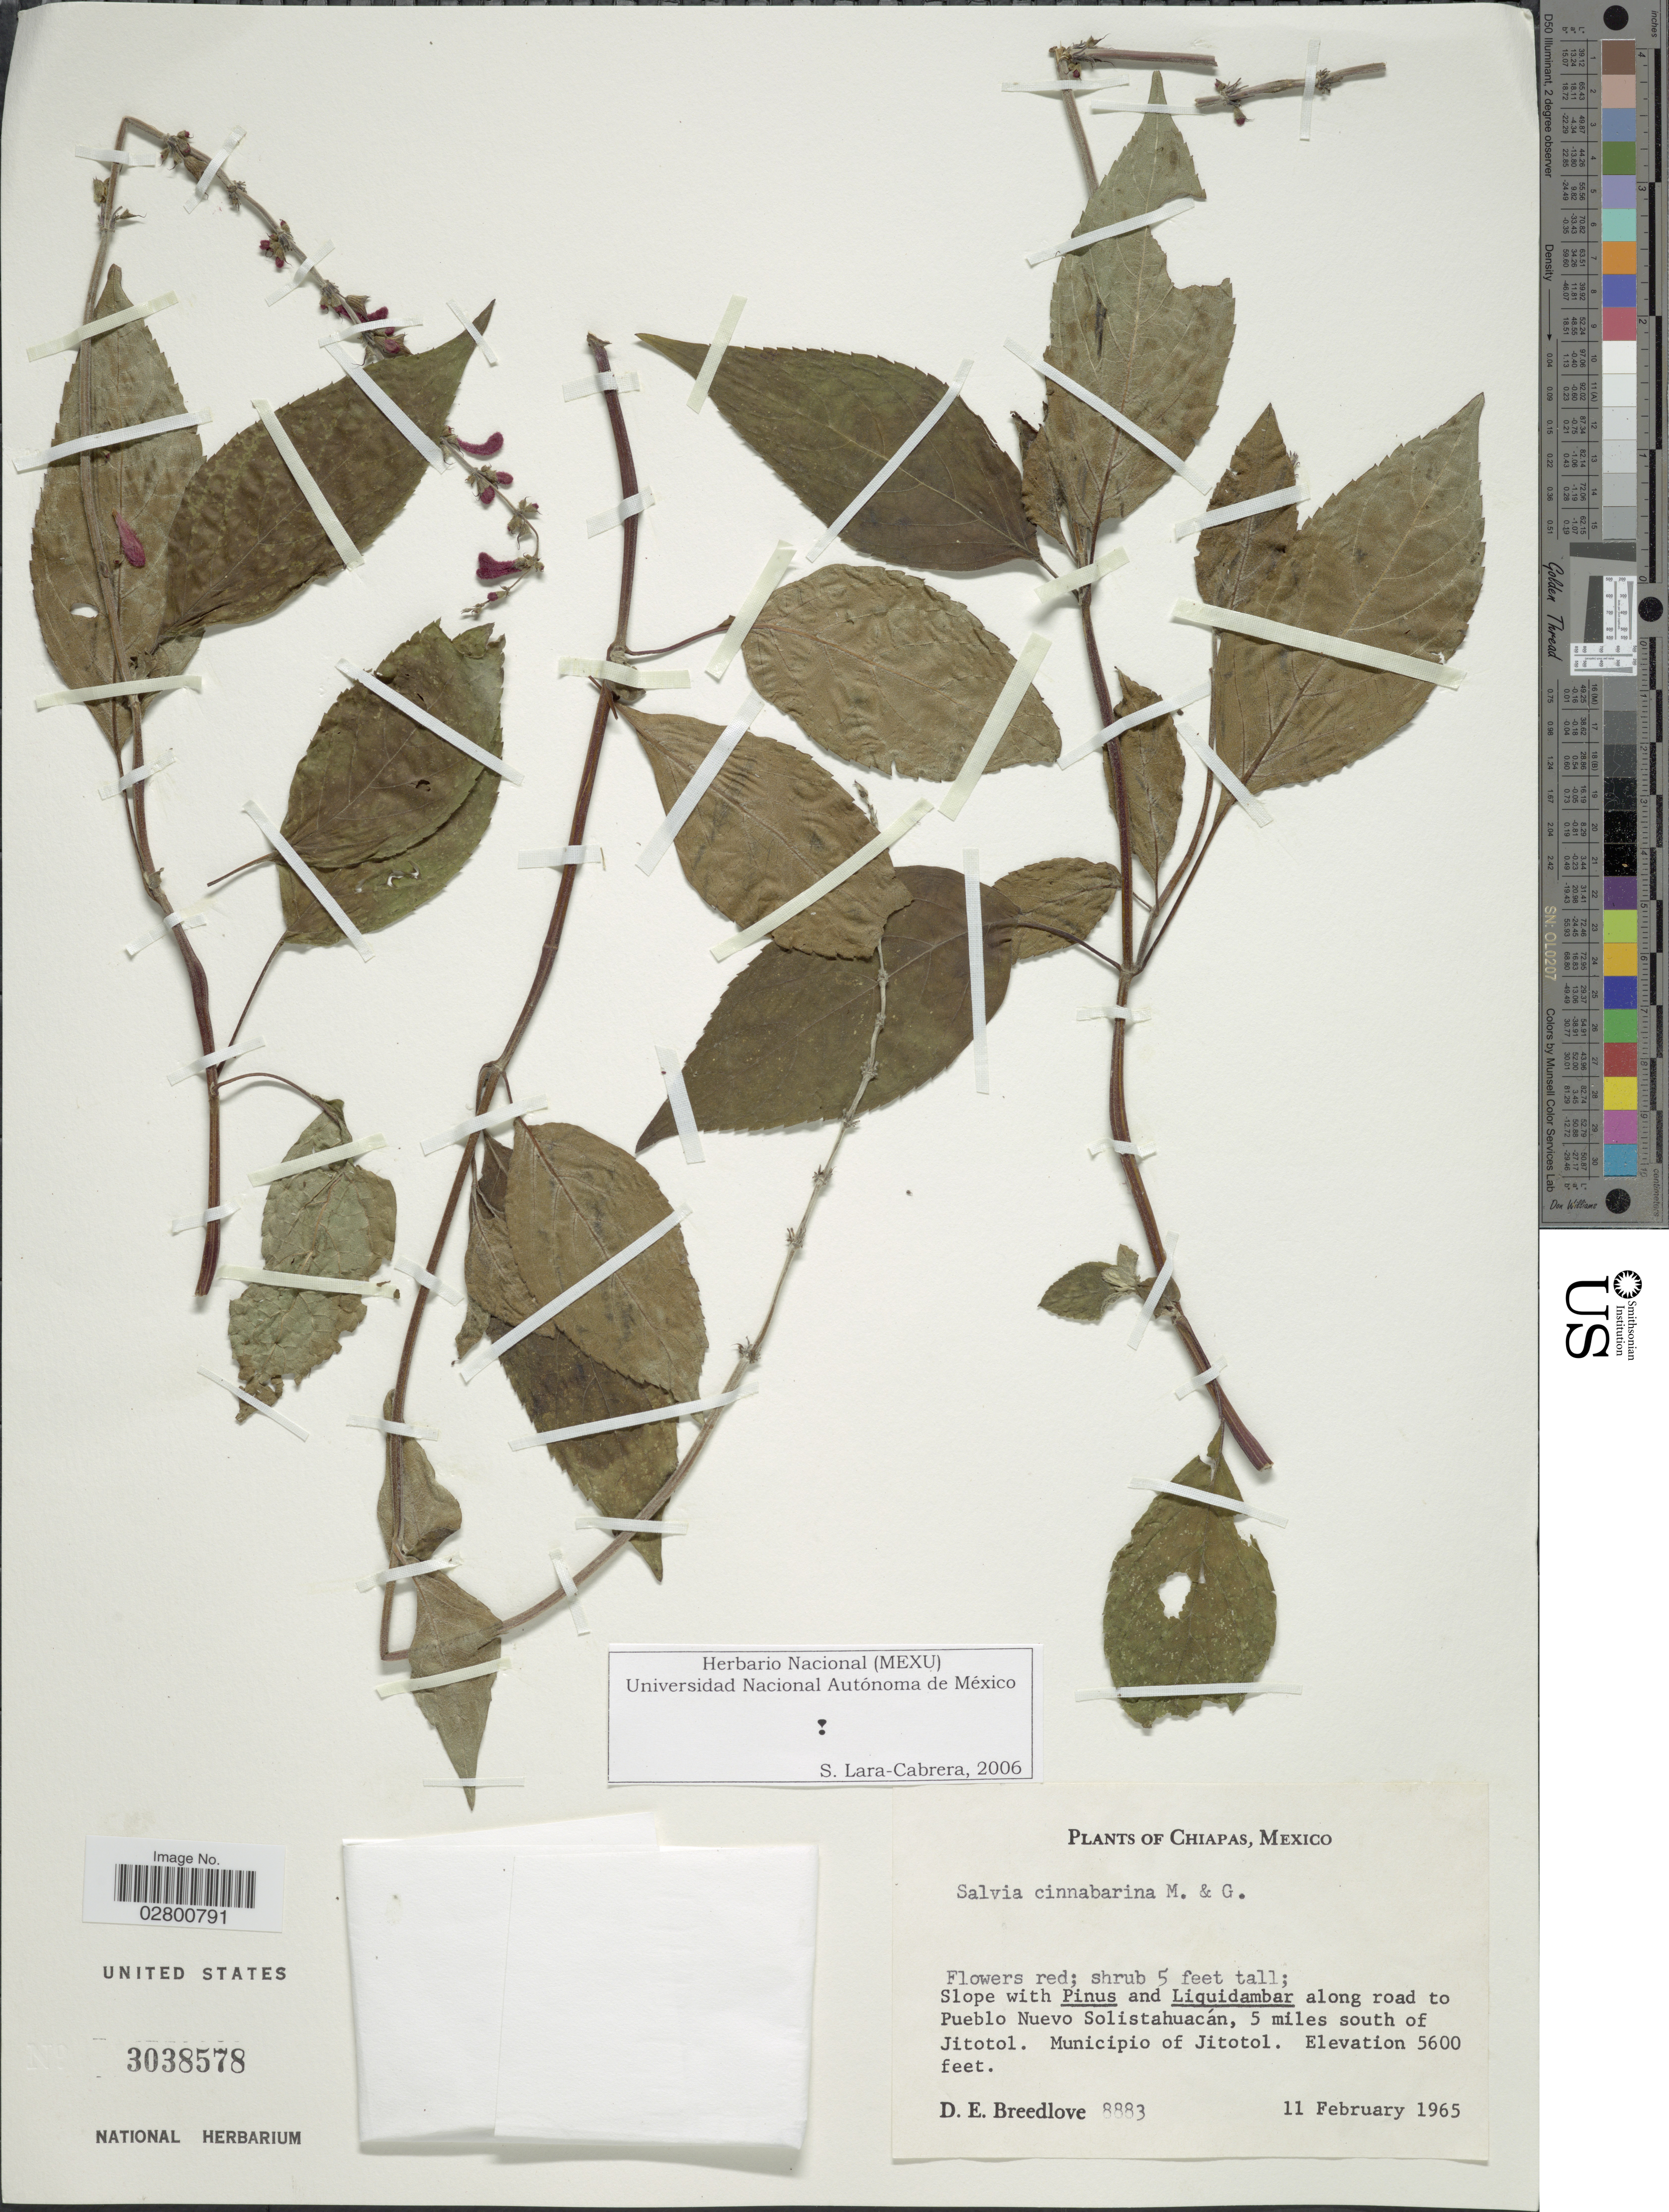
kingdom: Plantae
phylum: Tracheophyta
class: Magnoliopsida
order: Lamiales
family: Lamiaceae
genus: Salvia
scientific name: Salvia cinnabarina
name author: M. Martens & Galeotti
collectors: D. E. Breedlove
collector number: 8883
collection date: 1965-02-11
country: Mexico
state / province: Chiapas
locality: Along road to Pueblo Nuevo Solistahuacán, 5 miles south of Jitotol, Municipio of Jitotol.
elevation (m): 1707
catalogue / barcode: US 3038578